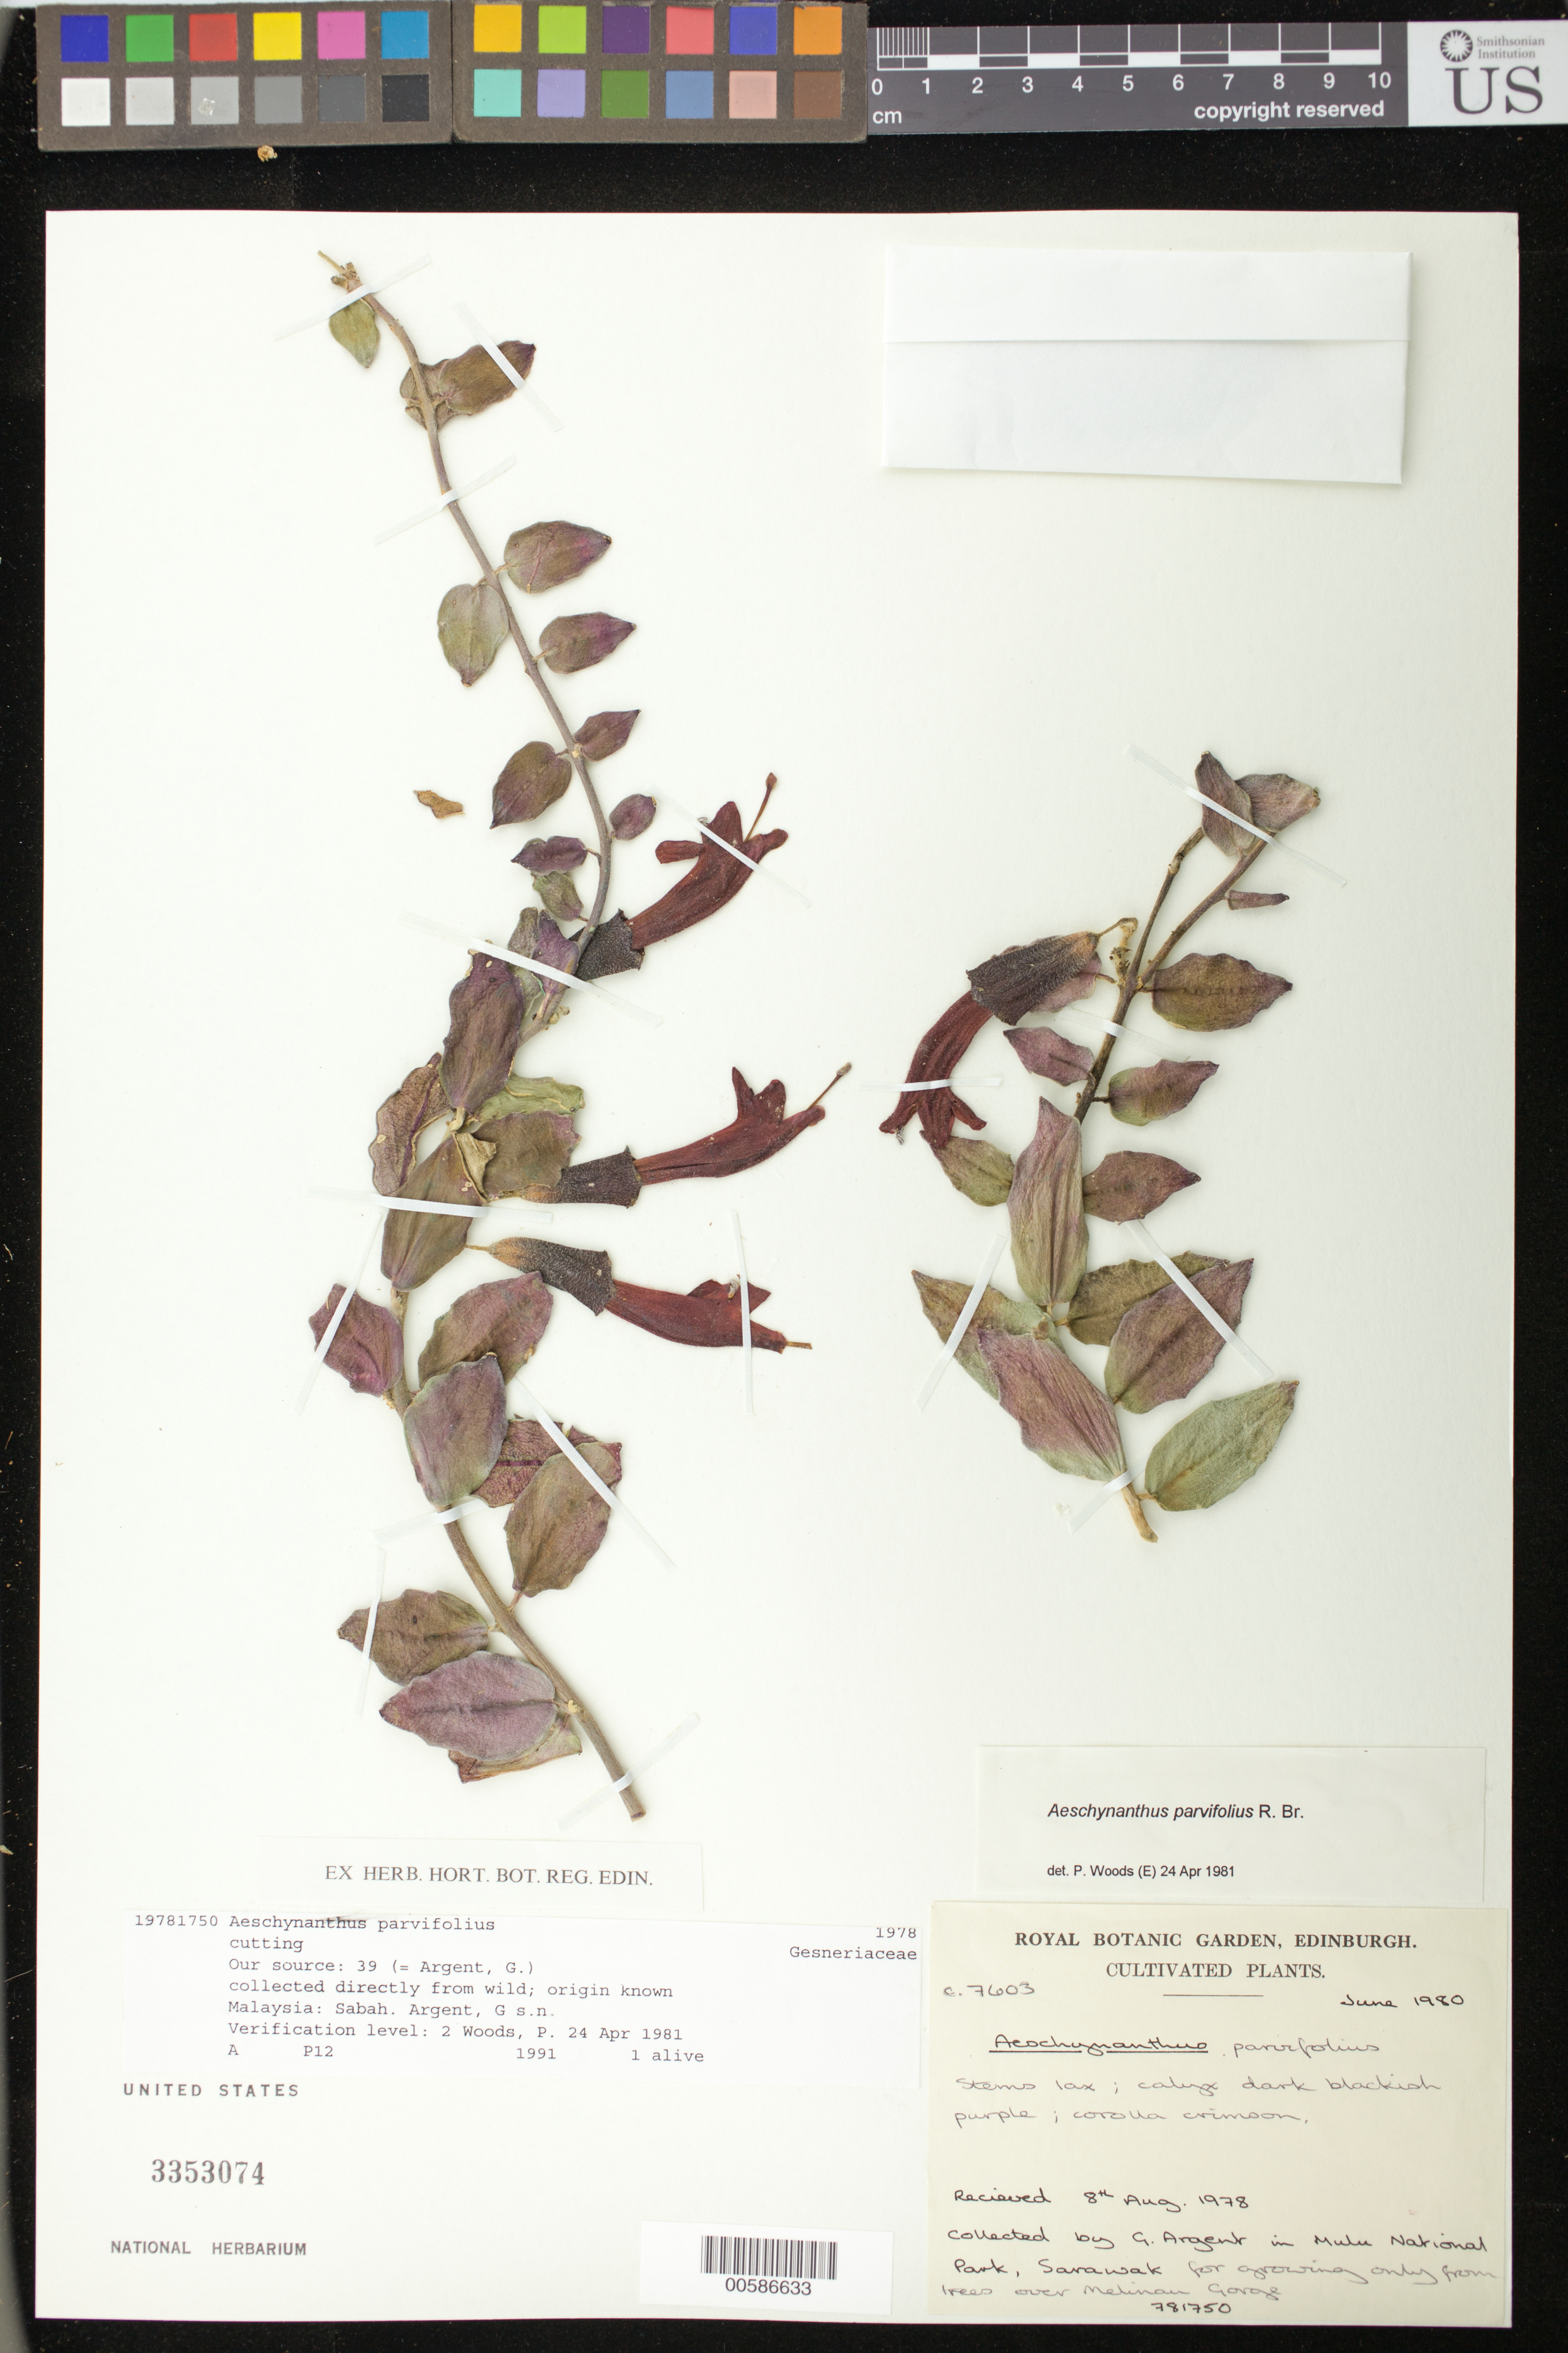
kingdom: Plantae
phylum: Tracheophyta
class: Magnoliopsida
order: Lamiales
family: Gesneriaceae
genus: Aeschynanthus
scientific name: Aeschynanthus parvifolius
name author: R. Br.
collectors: RBG Edinburgh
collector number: C. 7603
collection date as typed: Jun 1980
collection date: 1980-06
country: United Kingdom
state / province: Scotland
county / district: Edinburgh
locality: U.K., Scotland, Edinburgh, cultivated at the RBG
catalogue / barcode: US 3353074